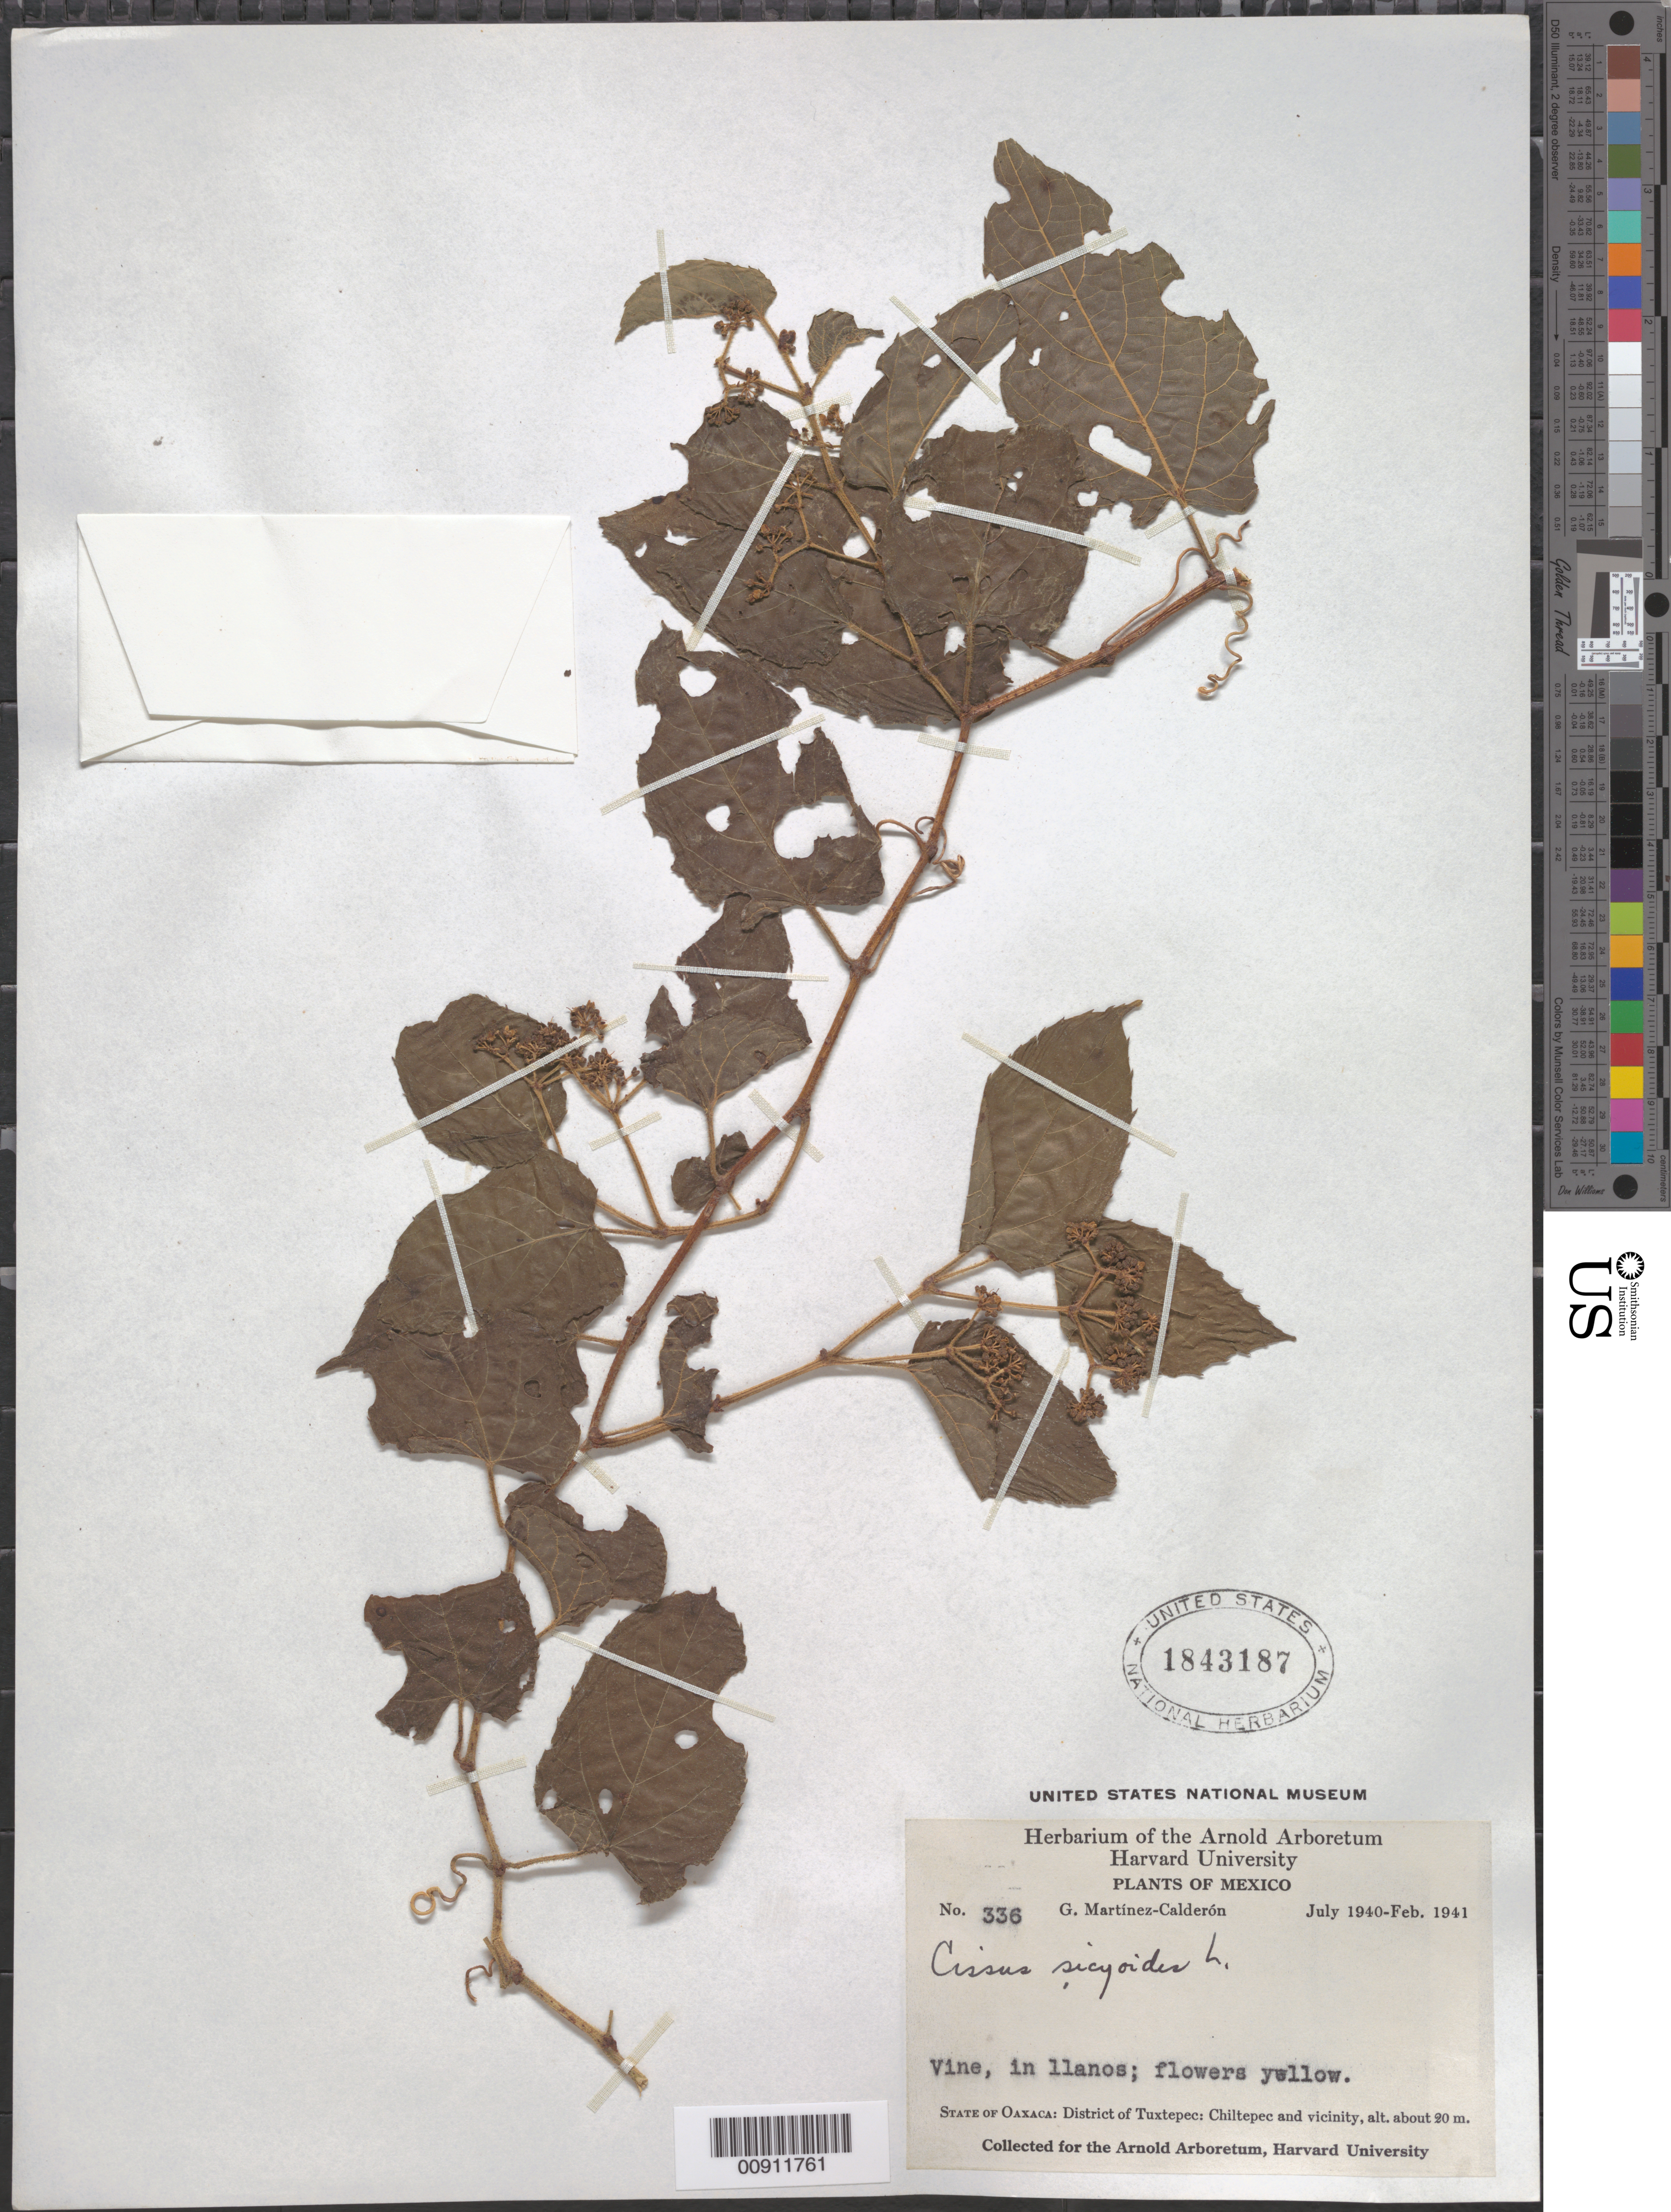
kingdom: Plantae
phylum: Tracheophyta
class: Magnoliopsida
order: Vitales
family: Vitaceae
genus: Cissus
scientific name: Cissus verticillata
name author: (L.) Nicolson & C.E. Jarvis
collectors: G. Martinez-C.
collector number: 336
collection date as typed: Jul 1940 to -- Feb 1941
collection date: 1940-07/1941-02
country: Mexico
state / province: Oaxaca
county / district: Tuxtepec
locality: State of Oaxaca: District of Tuxtepec: Chiltepec and vicinity.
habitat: In llanos.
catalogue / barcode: US 1843187